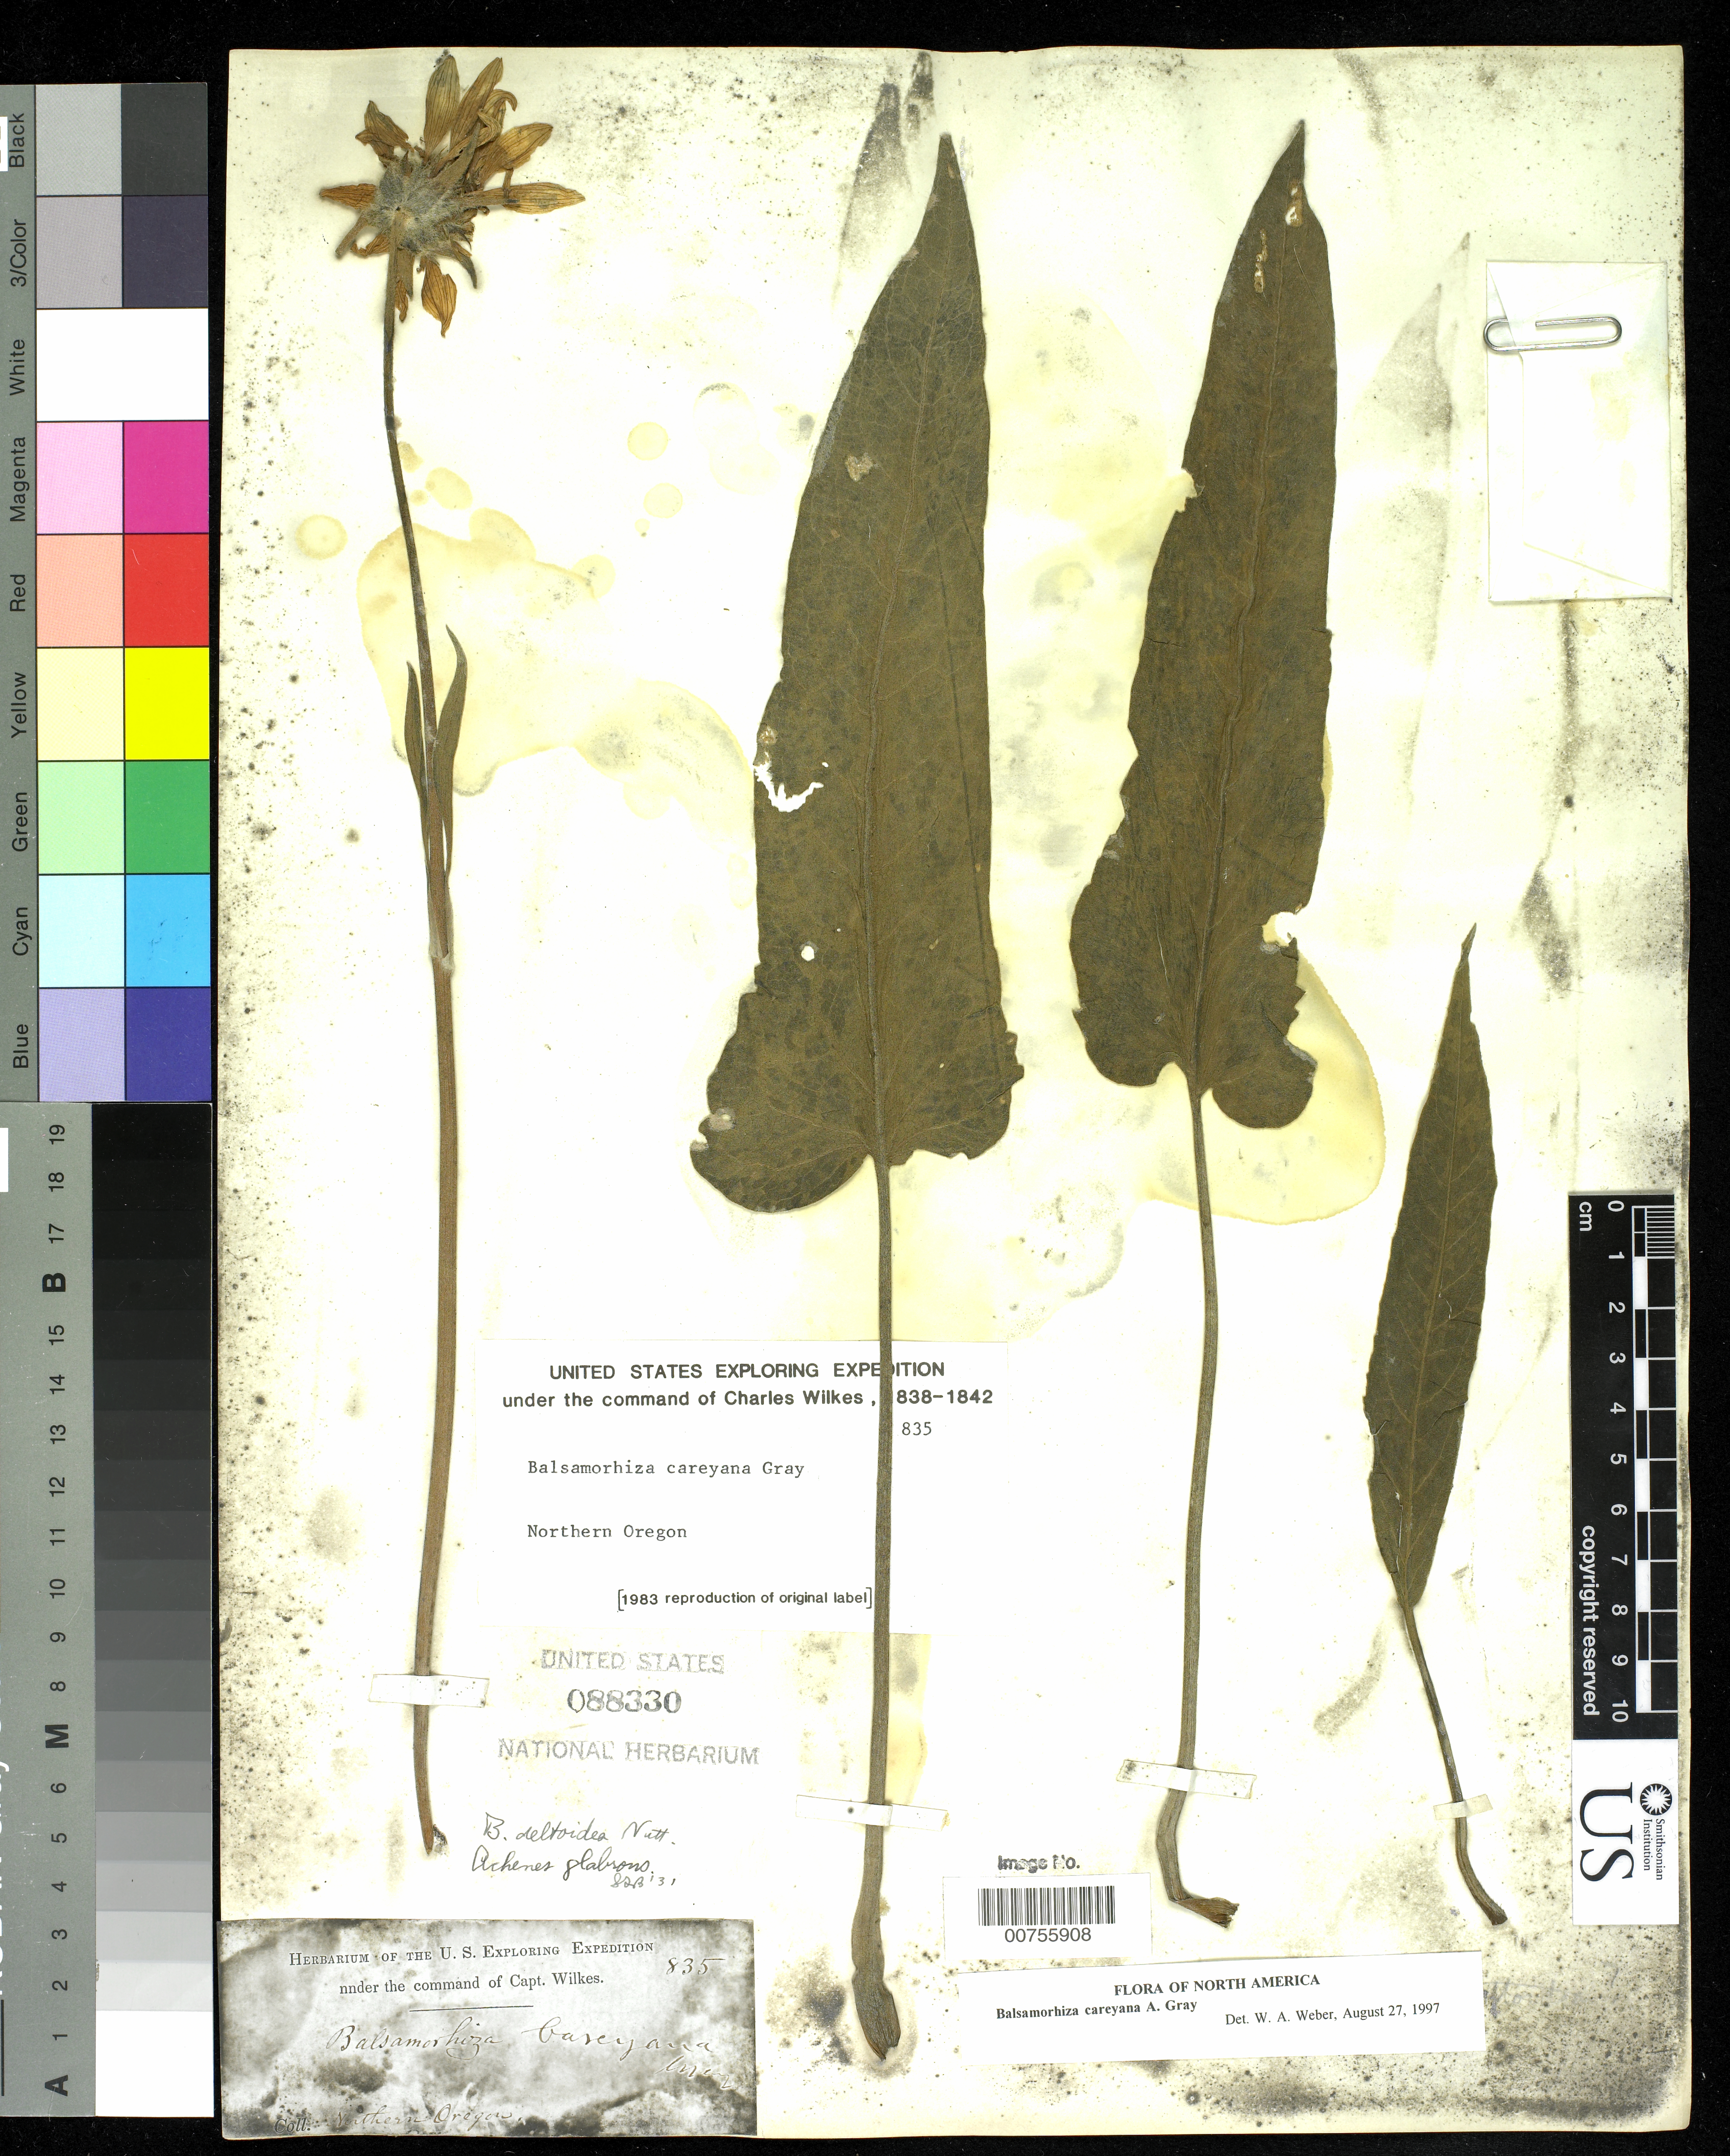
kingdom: Plantae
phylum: Tracheophyta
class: Magnoliopsida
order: Asterales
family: Asteraceae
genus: Balsamorhiza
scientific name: Balsamorhiza careyana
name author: A. Gray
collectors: Wilkes Explor. Exped.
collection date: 1838/1842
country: United States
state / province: Oregon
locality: Northern Oregon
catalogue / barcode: US 88330